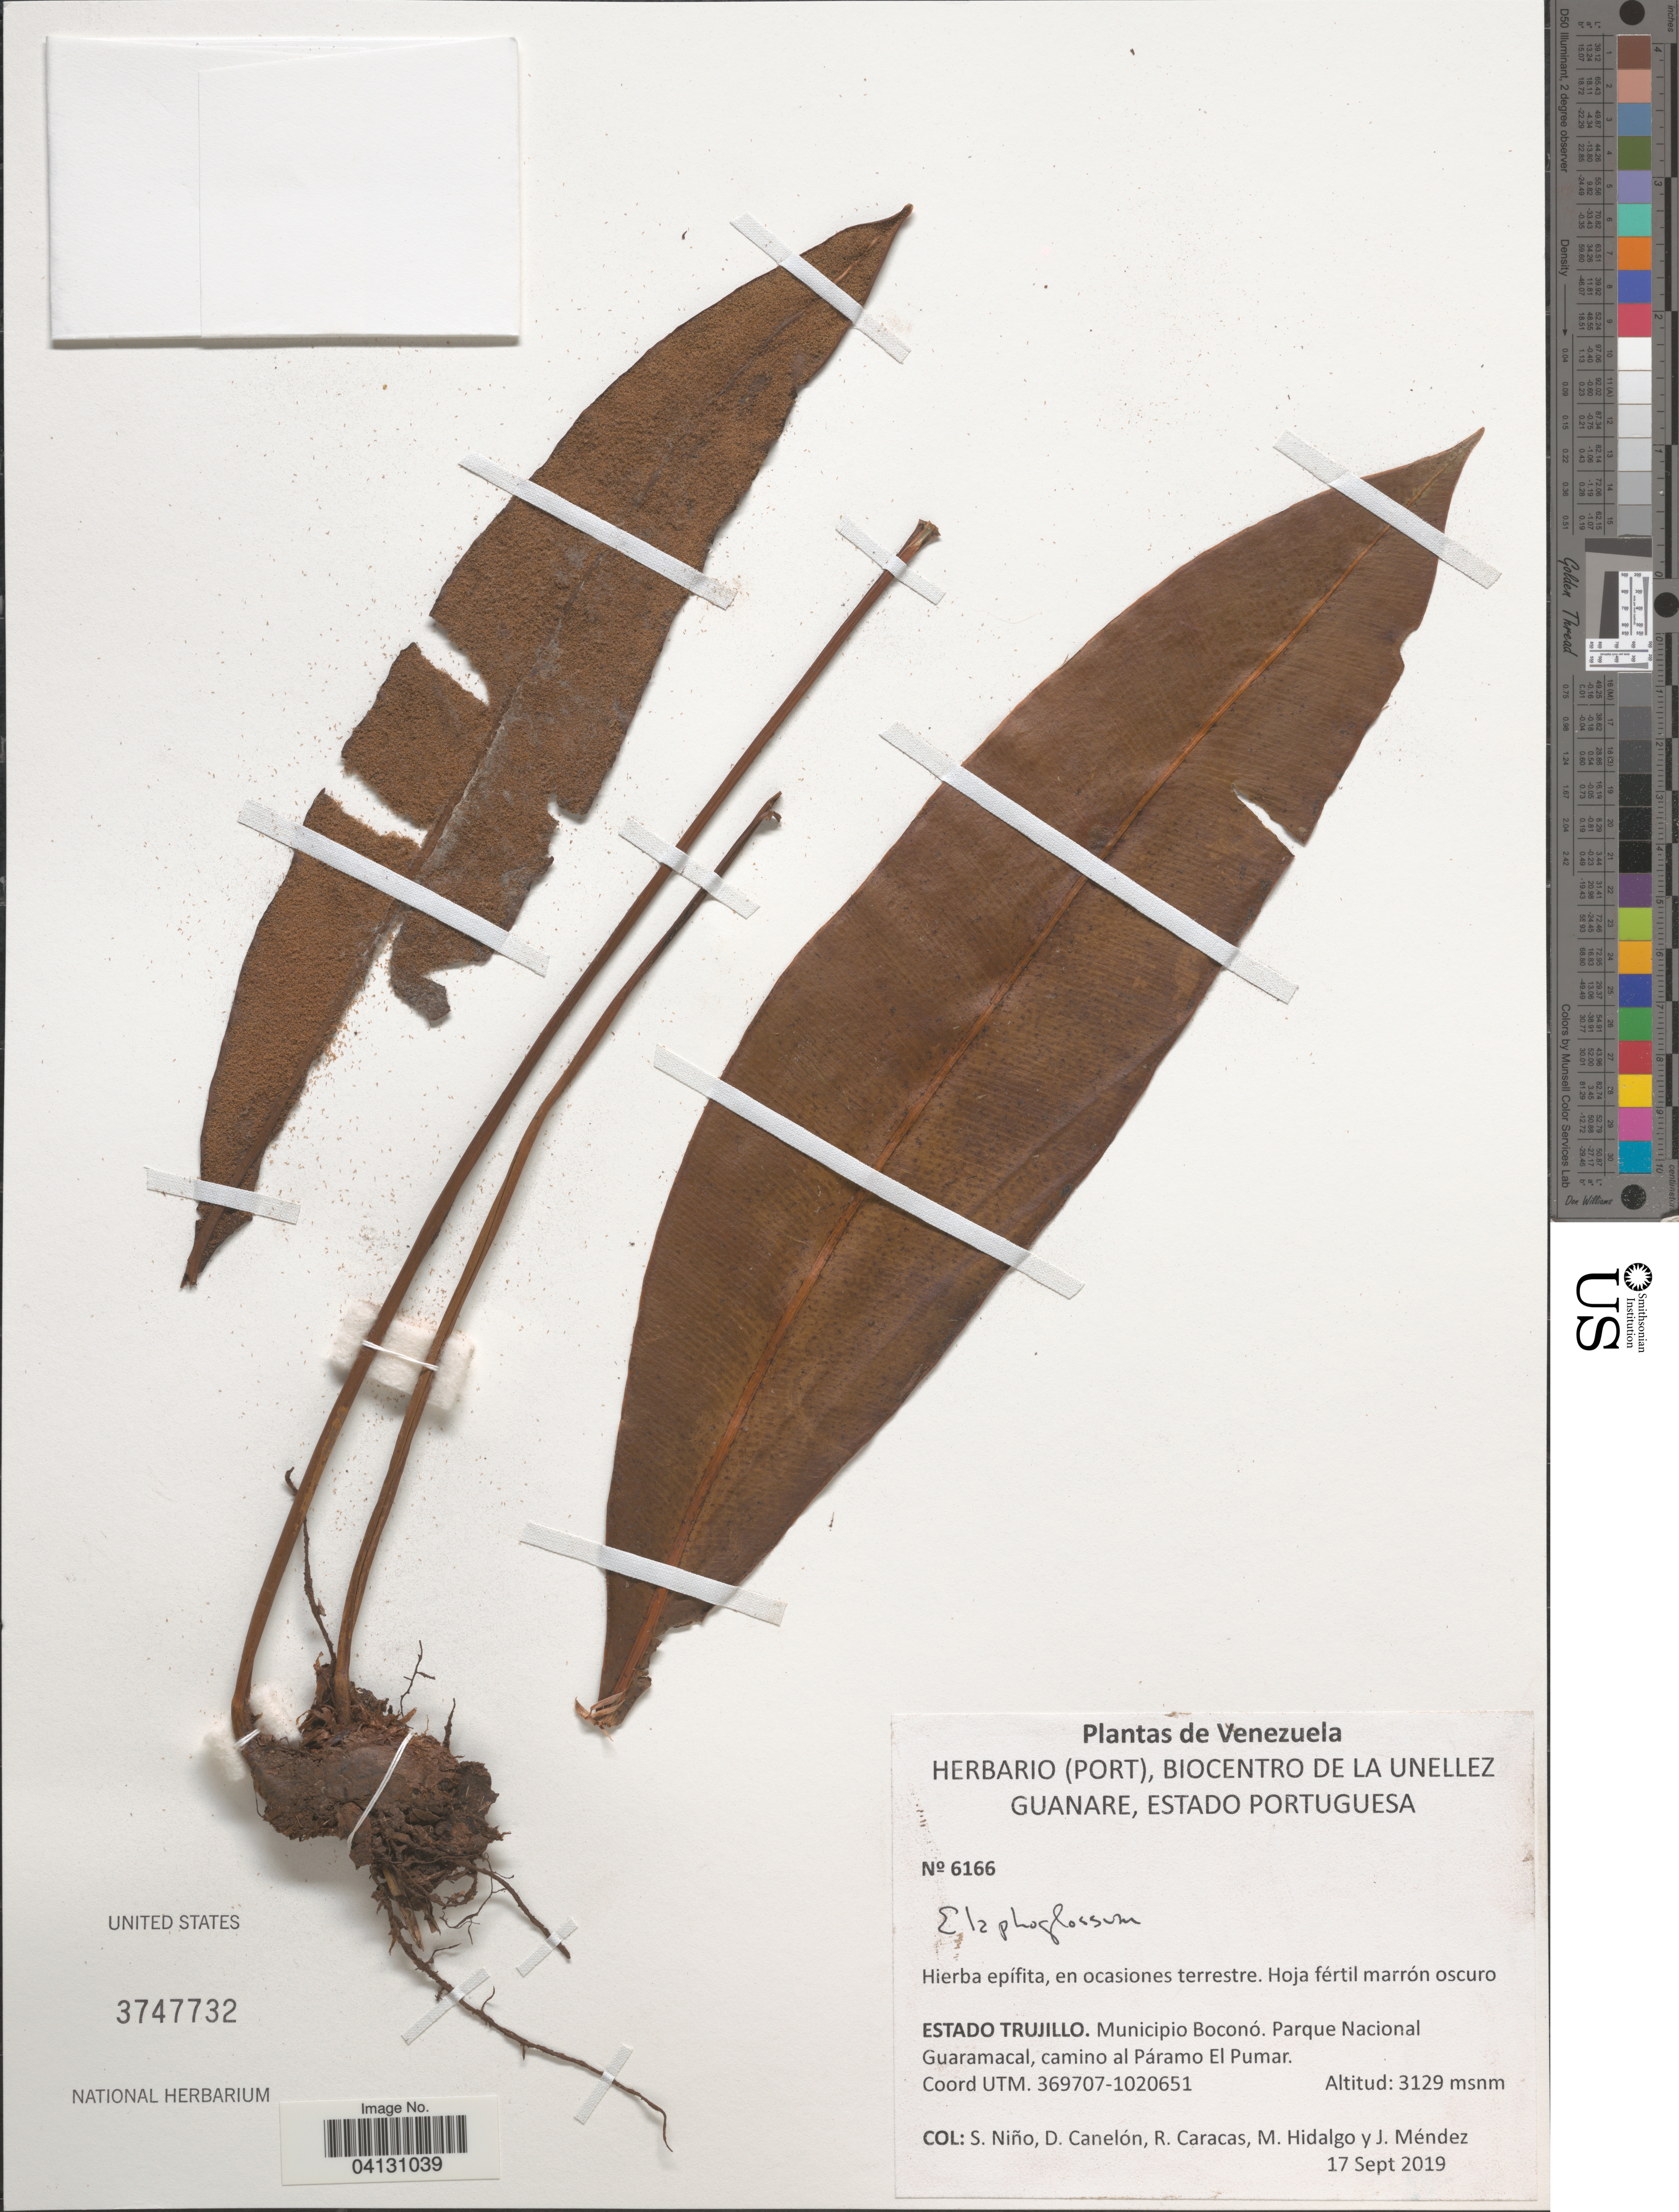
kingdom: Plantae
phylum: Tracheophyta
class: Polypodiopsida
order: Polypodiales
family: Dryopteridaceae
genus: Elaphoglossum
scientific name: Elaphoglossum sp.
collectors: S. M. Niño, D. Canelón, R. Caracas, M. Hidalgo & J. Mendez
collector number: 6166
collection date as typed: Transcribed d/m/y: 17/9/2019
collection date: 2019-09-17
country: Venezuela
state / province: Trujillo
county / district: Boconó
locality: Parque Nacional Guaramacal, camino al Páramo El Pumar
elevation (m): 3129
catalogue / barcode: US 3747732